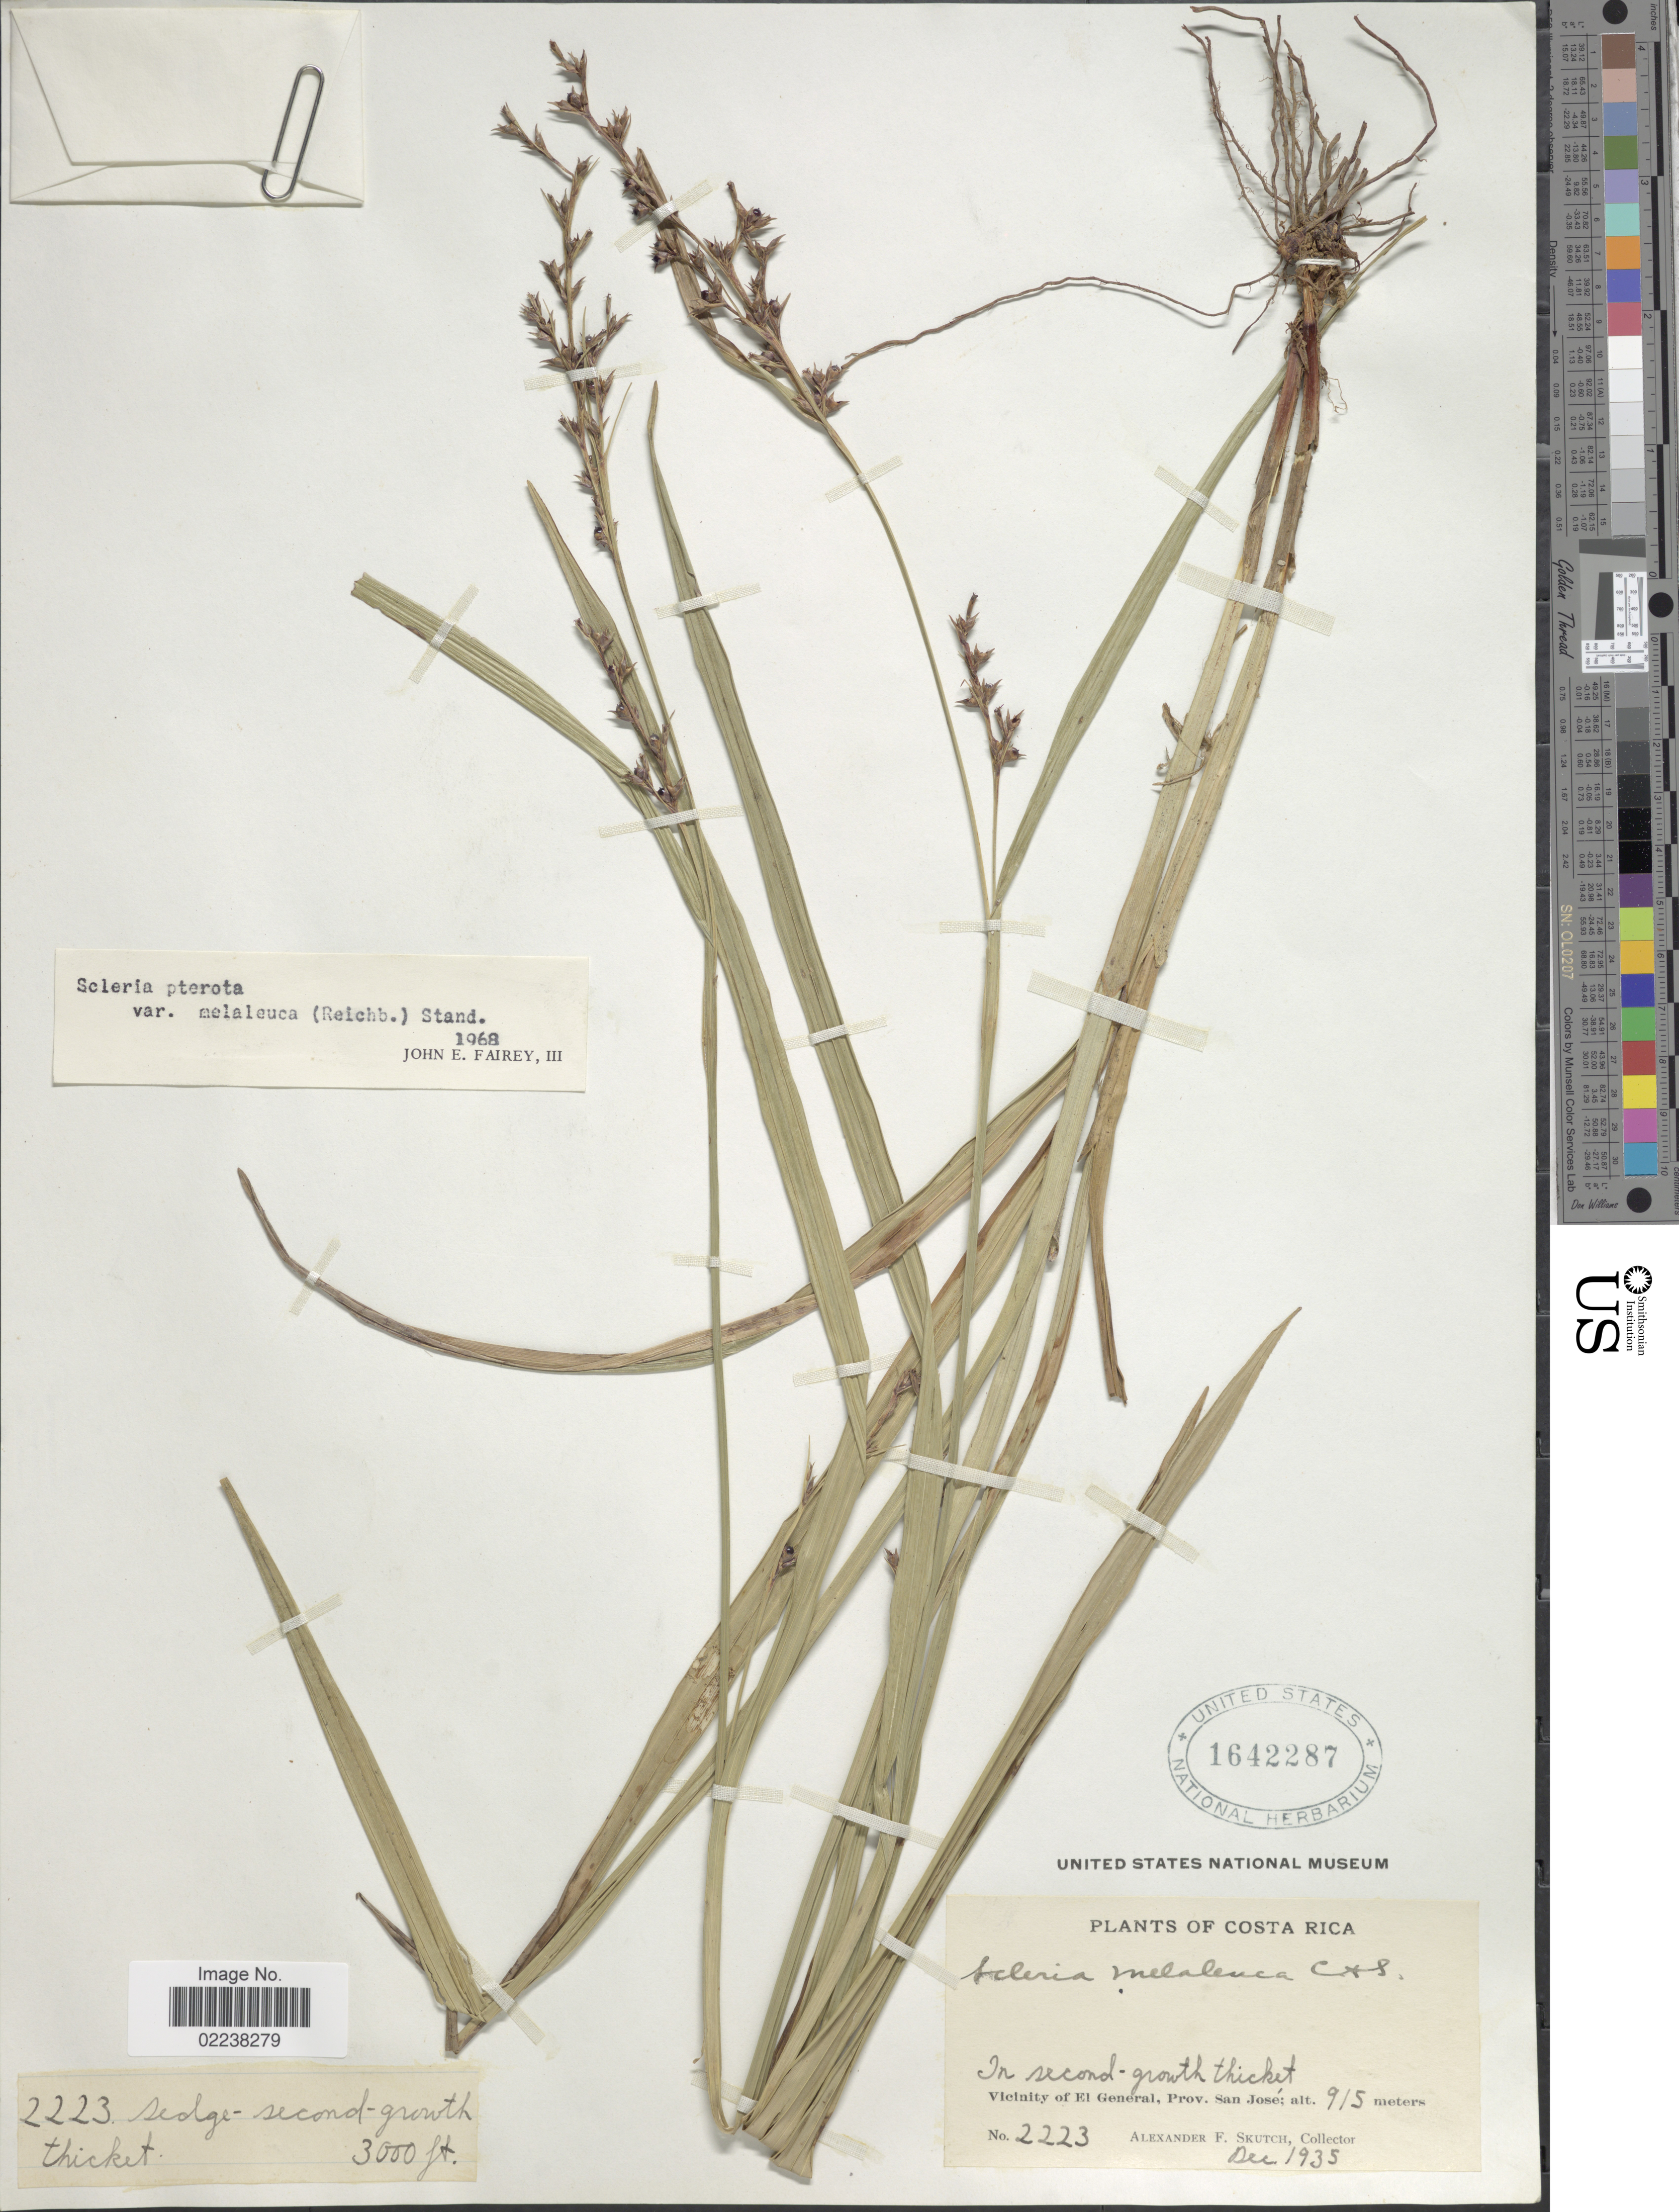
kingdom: Plantae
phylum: Tracheophyta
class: Liliopsida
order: Poales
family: Cyperaceae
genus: Scleria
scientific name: Scleria gaertneri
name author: Raddi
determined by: Strong, Mark T., (BOT), Smithsonian Institution - National Museum of Natural History (UNITED STATES)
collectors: A. F. Skutch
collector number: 2223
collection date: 1935-12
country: Costa Rica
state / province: San José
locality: Vicinity of El General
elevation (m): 915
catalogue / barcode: US 1642287